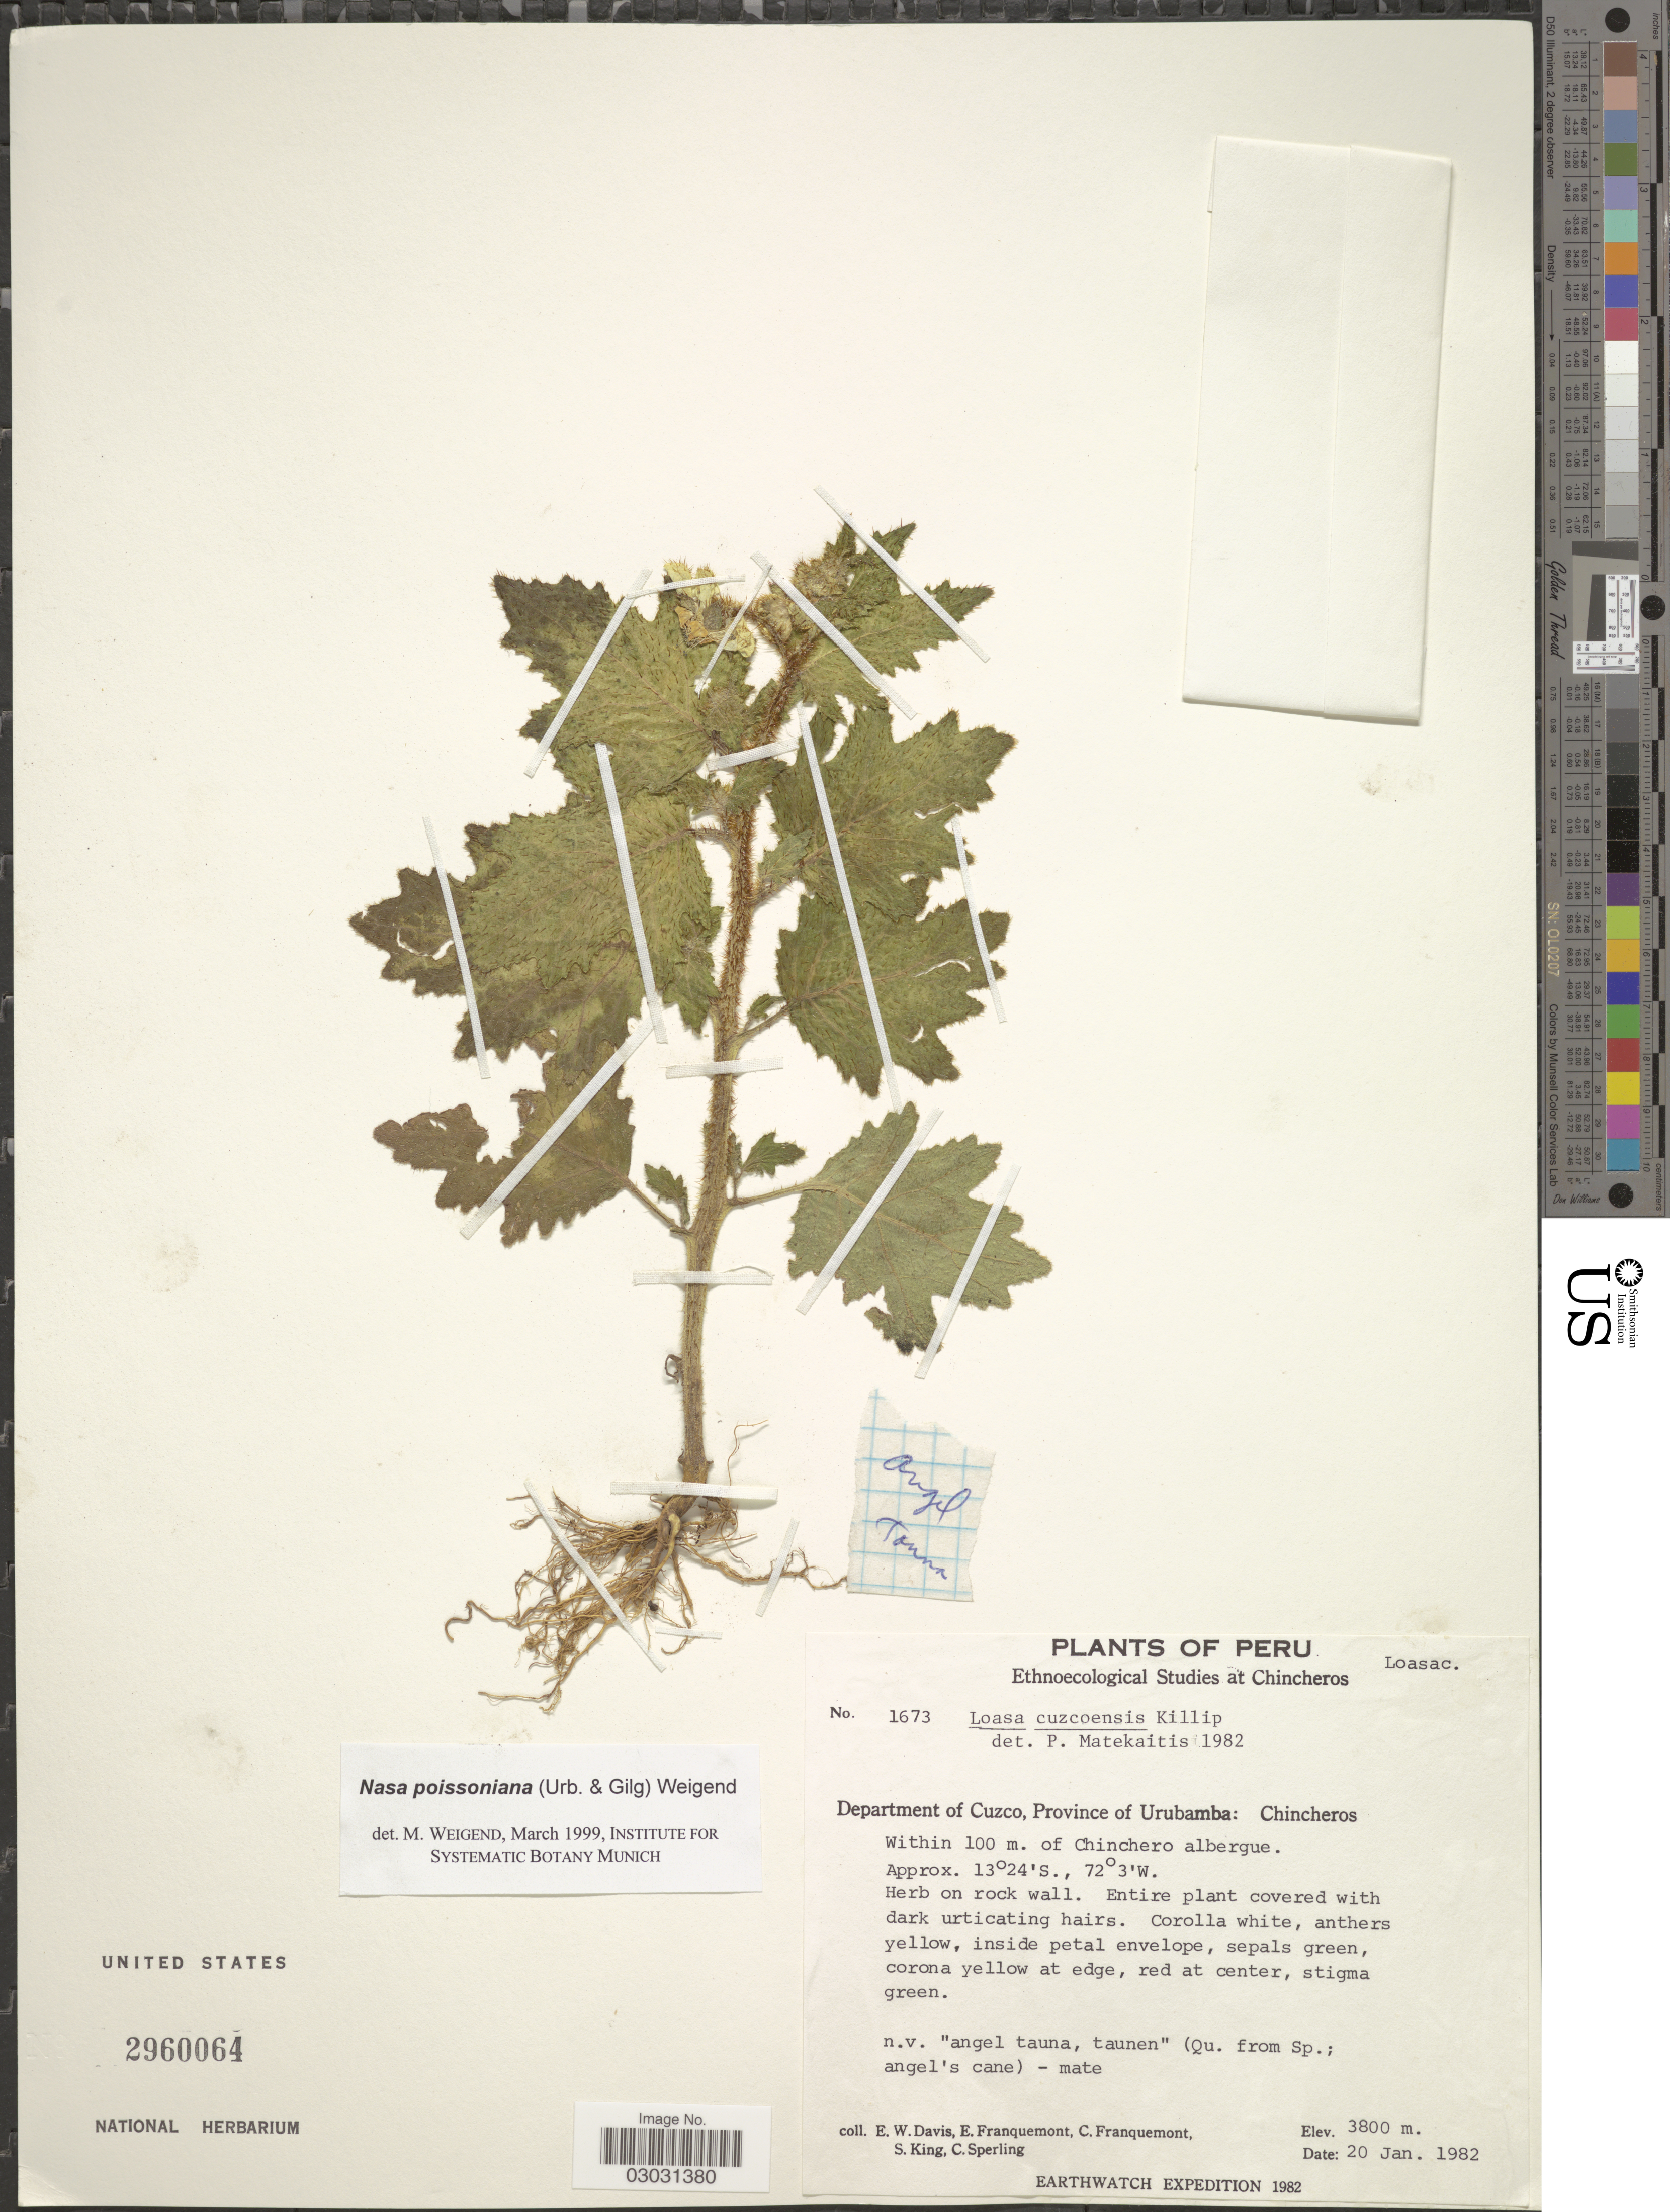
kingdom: Plantae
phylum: Tracheophyta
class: Magnoliopsida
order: Cornales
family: Loasaceae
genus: Nasa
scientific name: Nasa poissoniana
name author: (Urb. & Gilg) Weigend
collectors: E. W. Davis, E. Franquemont, C. Franquemont, S. King & C. Sperling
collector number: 1673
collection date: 1982-01-20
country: Peru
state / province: Cusco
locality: Department of Cuzco, Province of Urubamba: Chincheros. Within 100 m. of Chinchero albergue.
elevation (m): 3800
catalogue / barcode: US 2960064